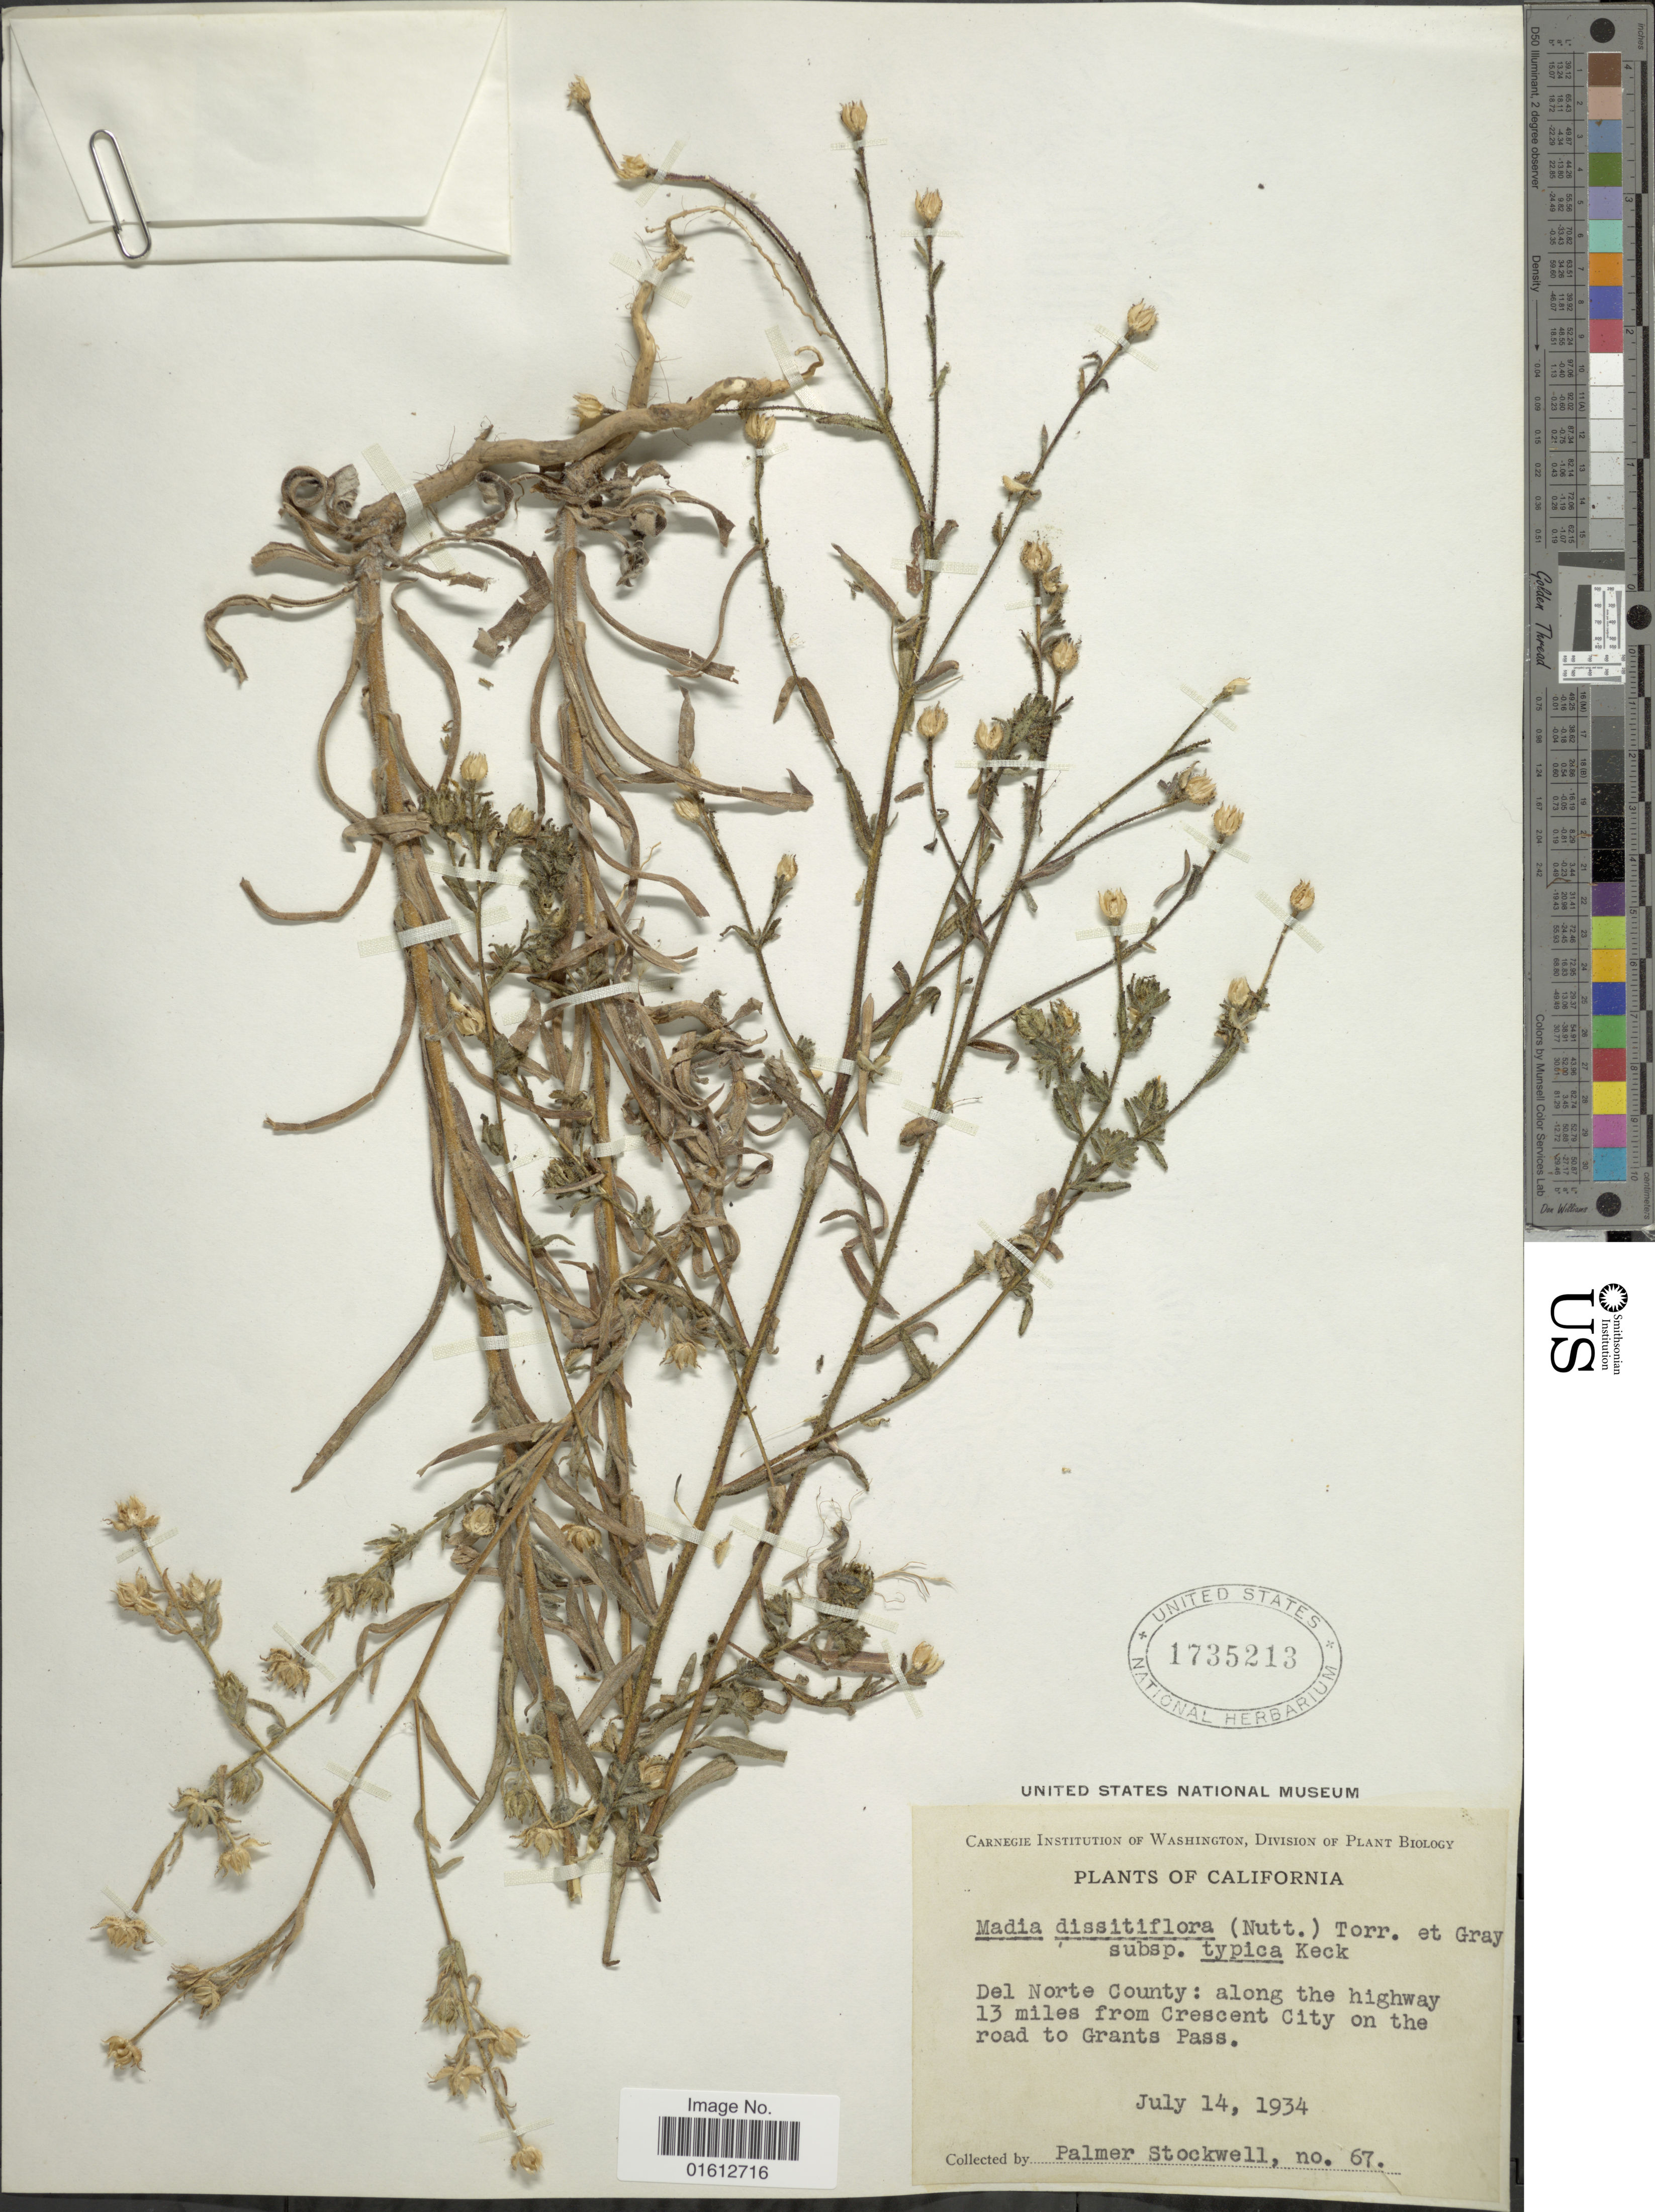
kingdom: Plantae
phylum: Tracheophyta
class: Magnoliopsida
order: Asterales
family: Asteraceae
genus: Madia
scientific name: Madia gracilis subsp. gracilis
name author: (Sm.) D.D. Keck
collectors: P. Stockwell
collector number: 67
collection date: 1934-07-14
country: United States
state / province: California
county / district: Del Norte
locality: Del Norte County: along the highway 13 miles from Crescent City on the road to Grants Pass.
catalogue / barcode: US 1735213